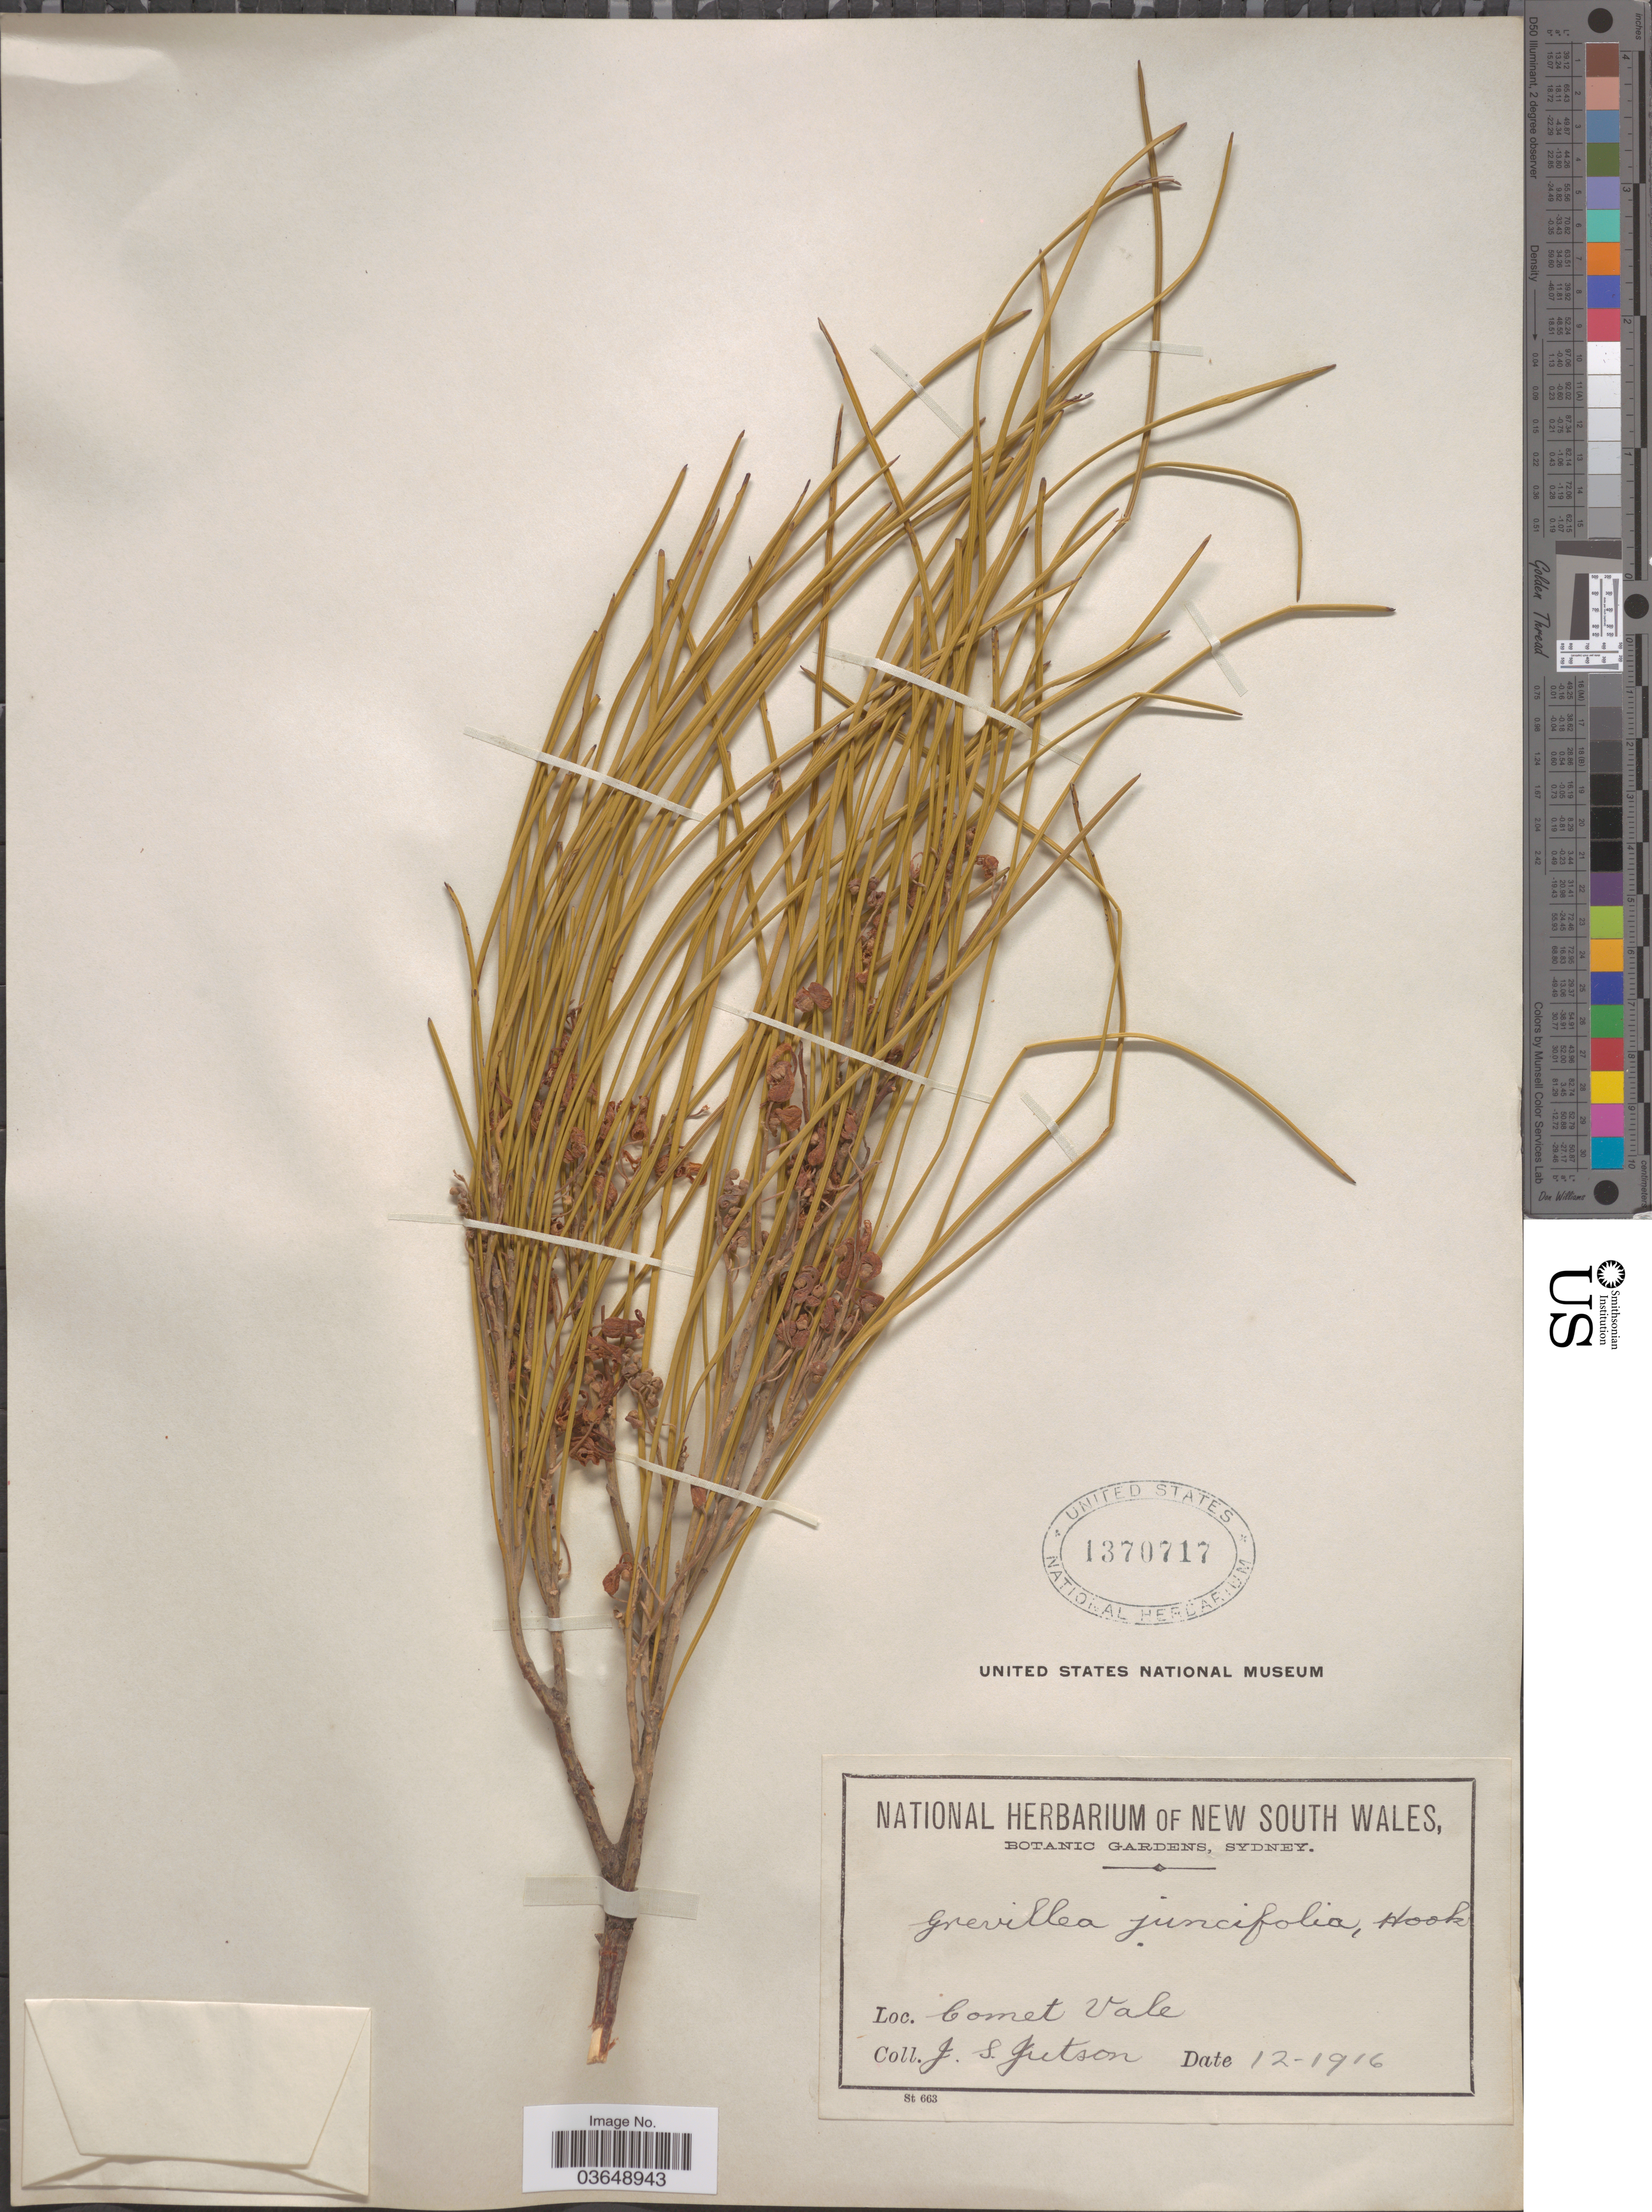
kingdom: Plantae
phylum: Tracheophyta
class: Magnoliopsida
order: Proteales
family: Proteaceae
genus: Grevillea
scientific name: Grevillea juncifolia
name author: Hook.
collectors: J. Jutson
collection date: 1916-12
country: Australia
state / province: New South Wales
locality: Comet Vale.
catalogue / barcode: US 1370717